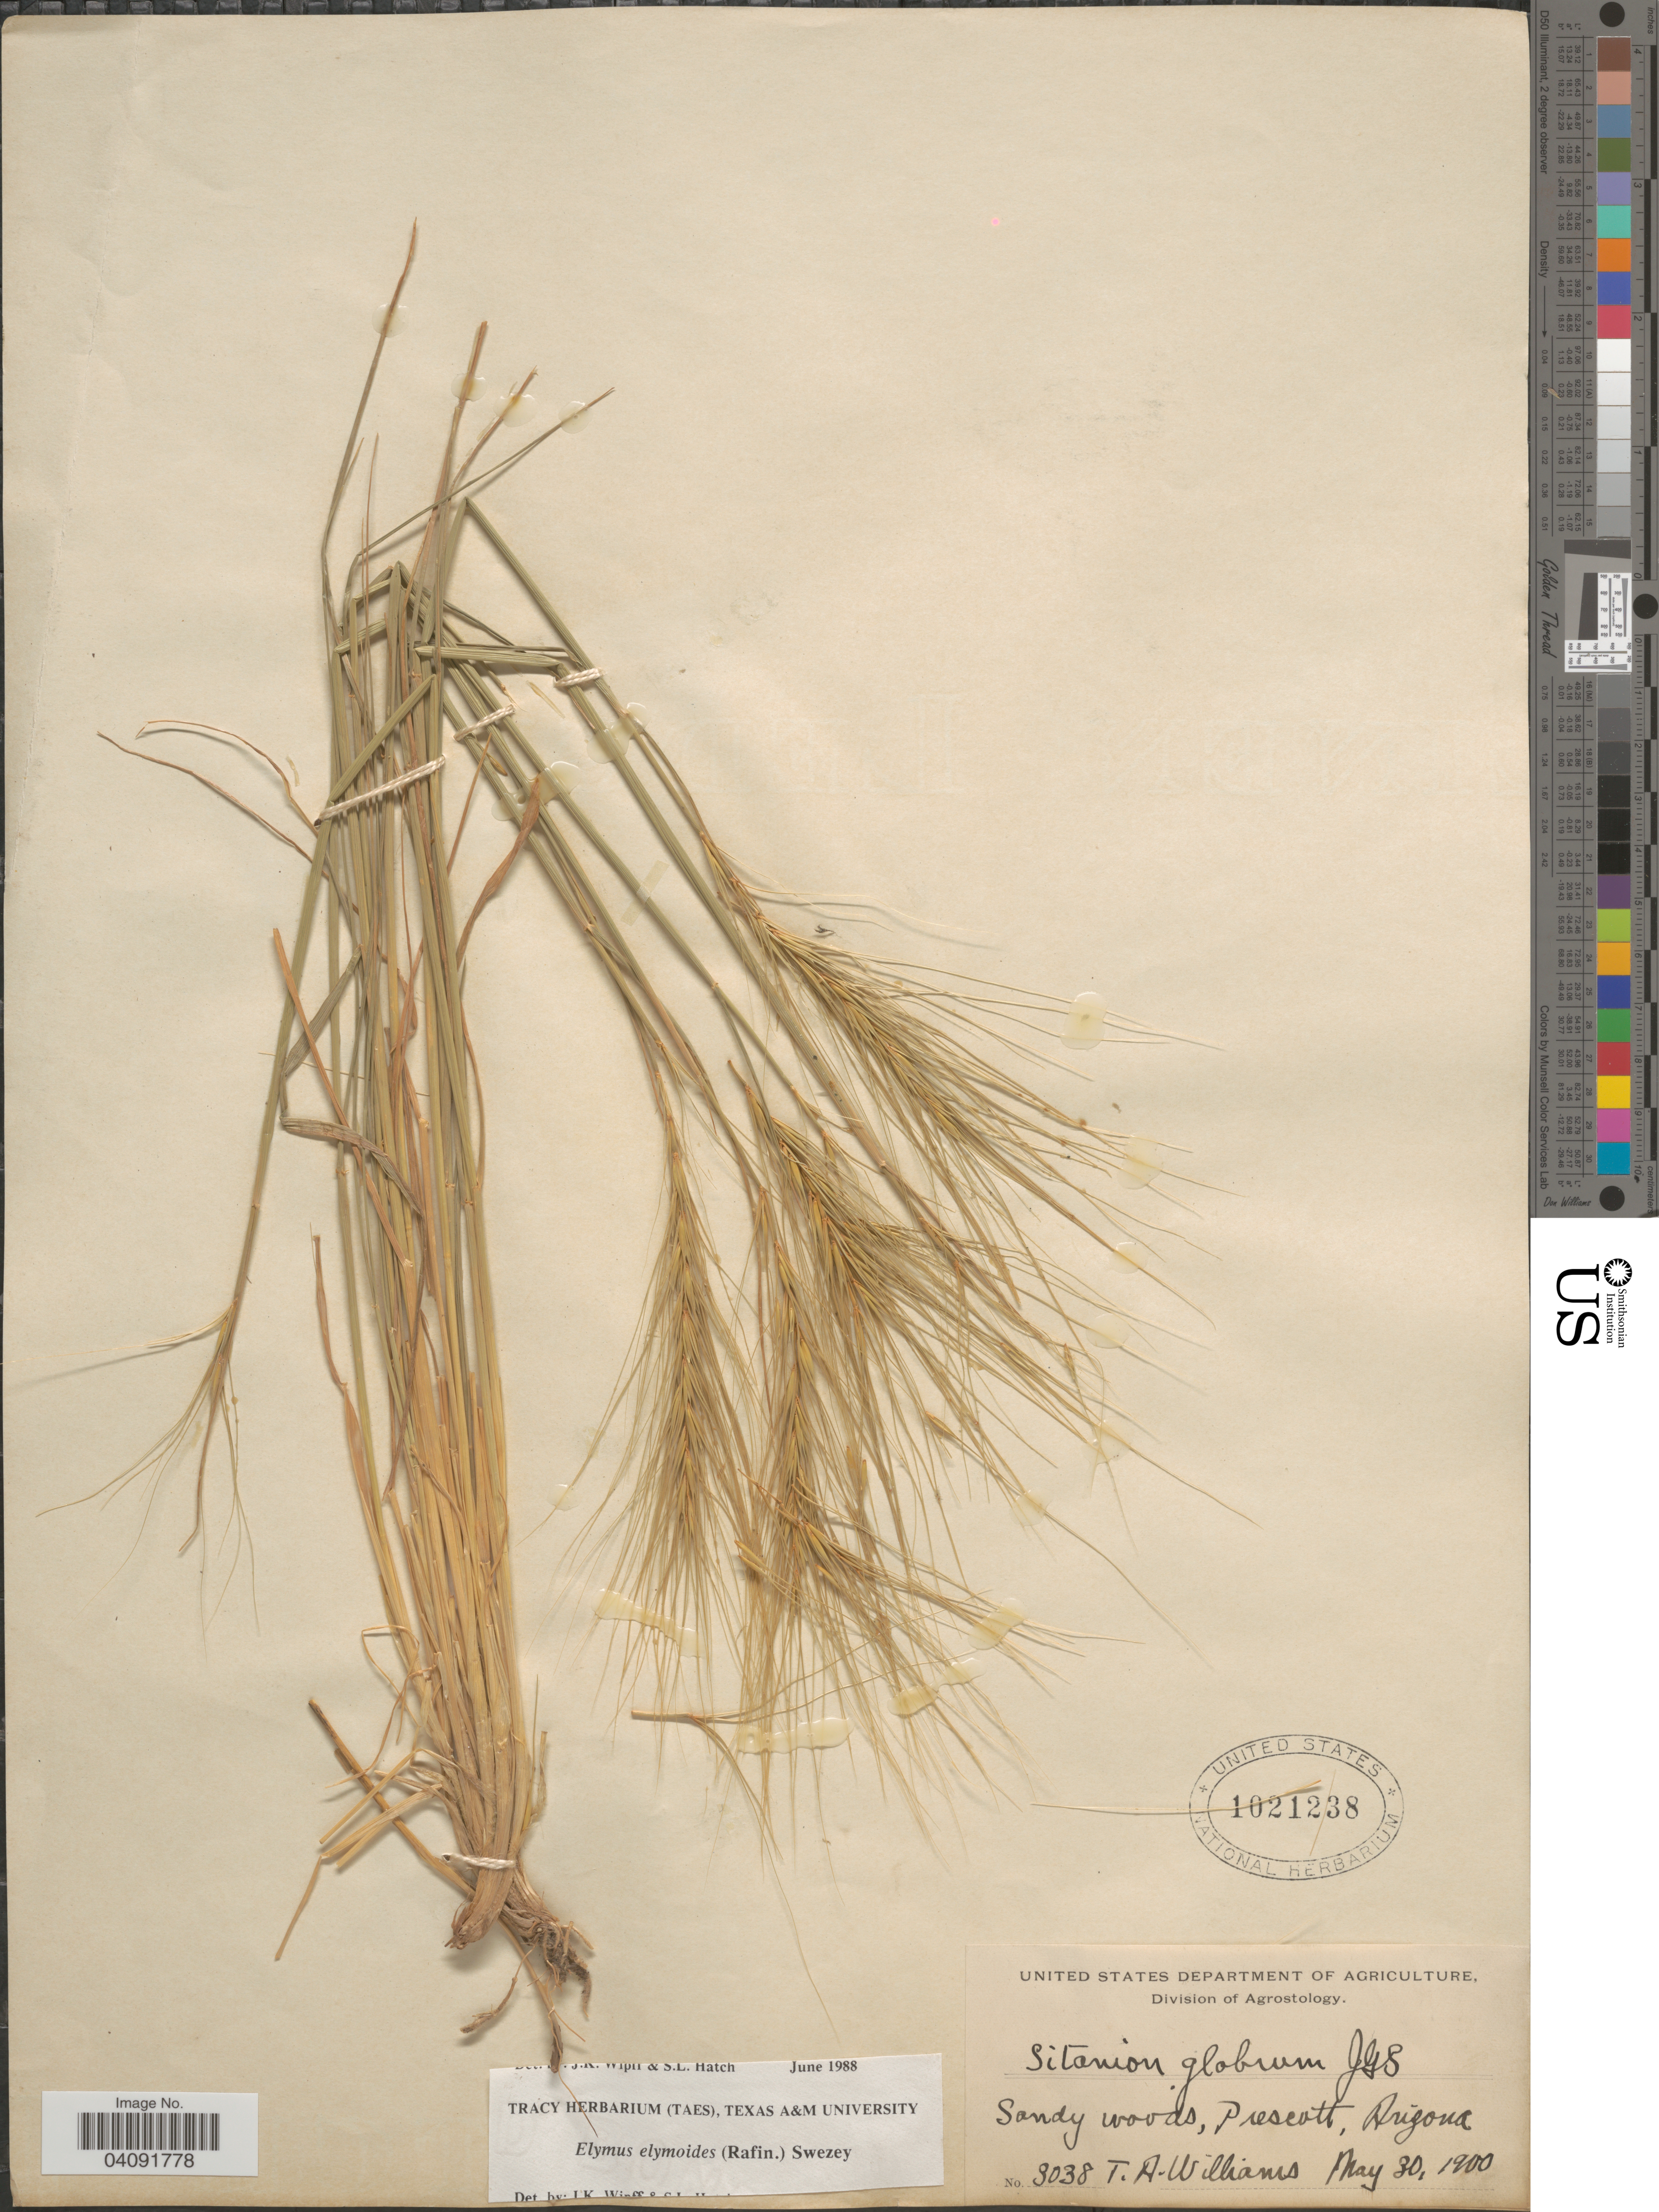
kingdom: Plantae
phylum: Tracheophyta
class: Liliopsida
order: Poales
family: Poaceae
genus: Elymus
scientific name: Elymus elymoides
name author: (Raf.) Swezey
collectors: T. Williams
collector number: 3038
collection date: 1900-05-30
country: United States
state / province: Arizona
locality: Prescott.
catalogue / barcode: US 1021238